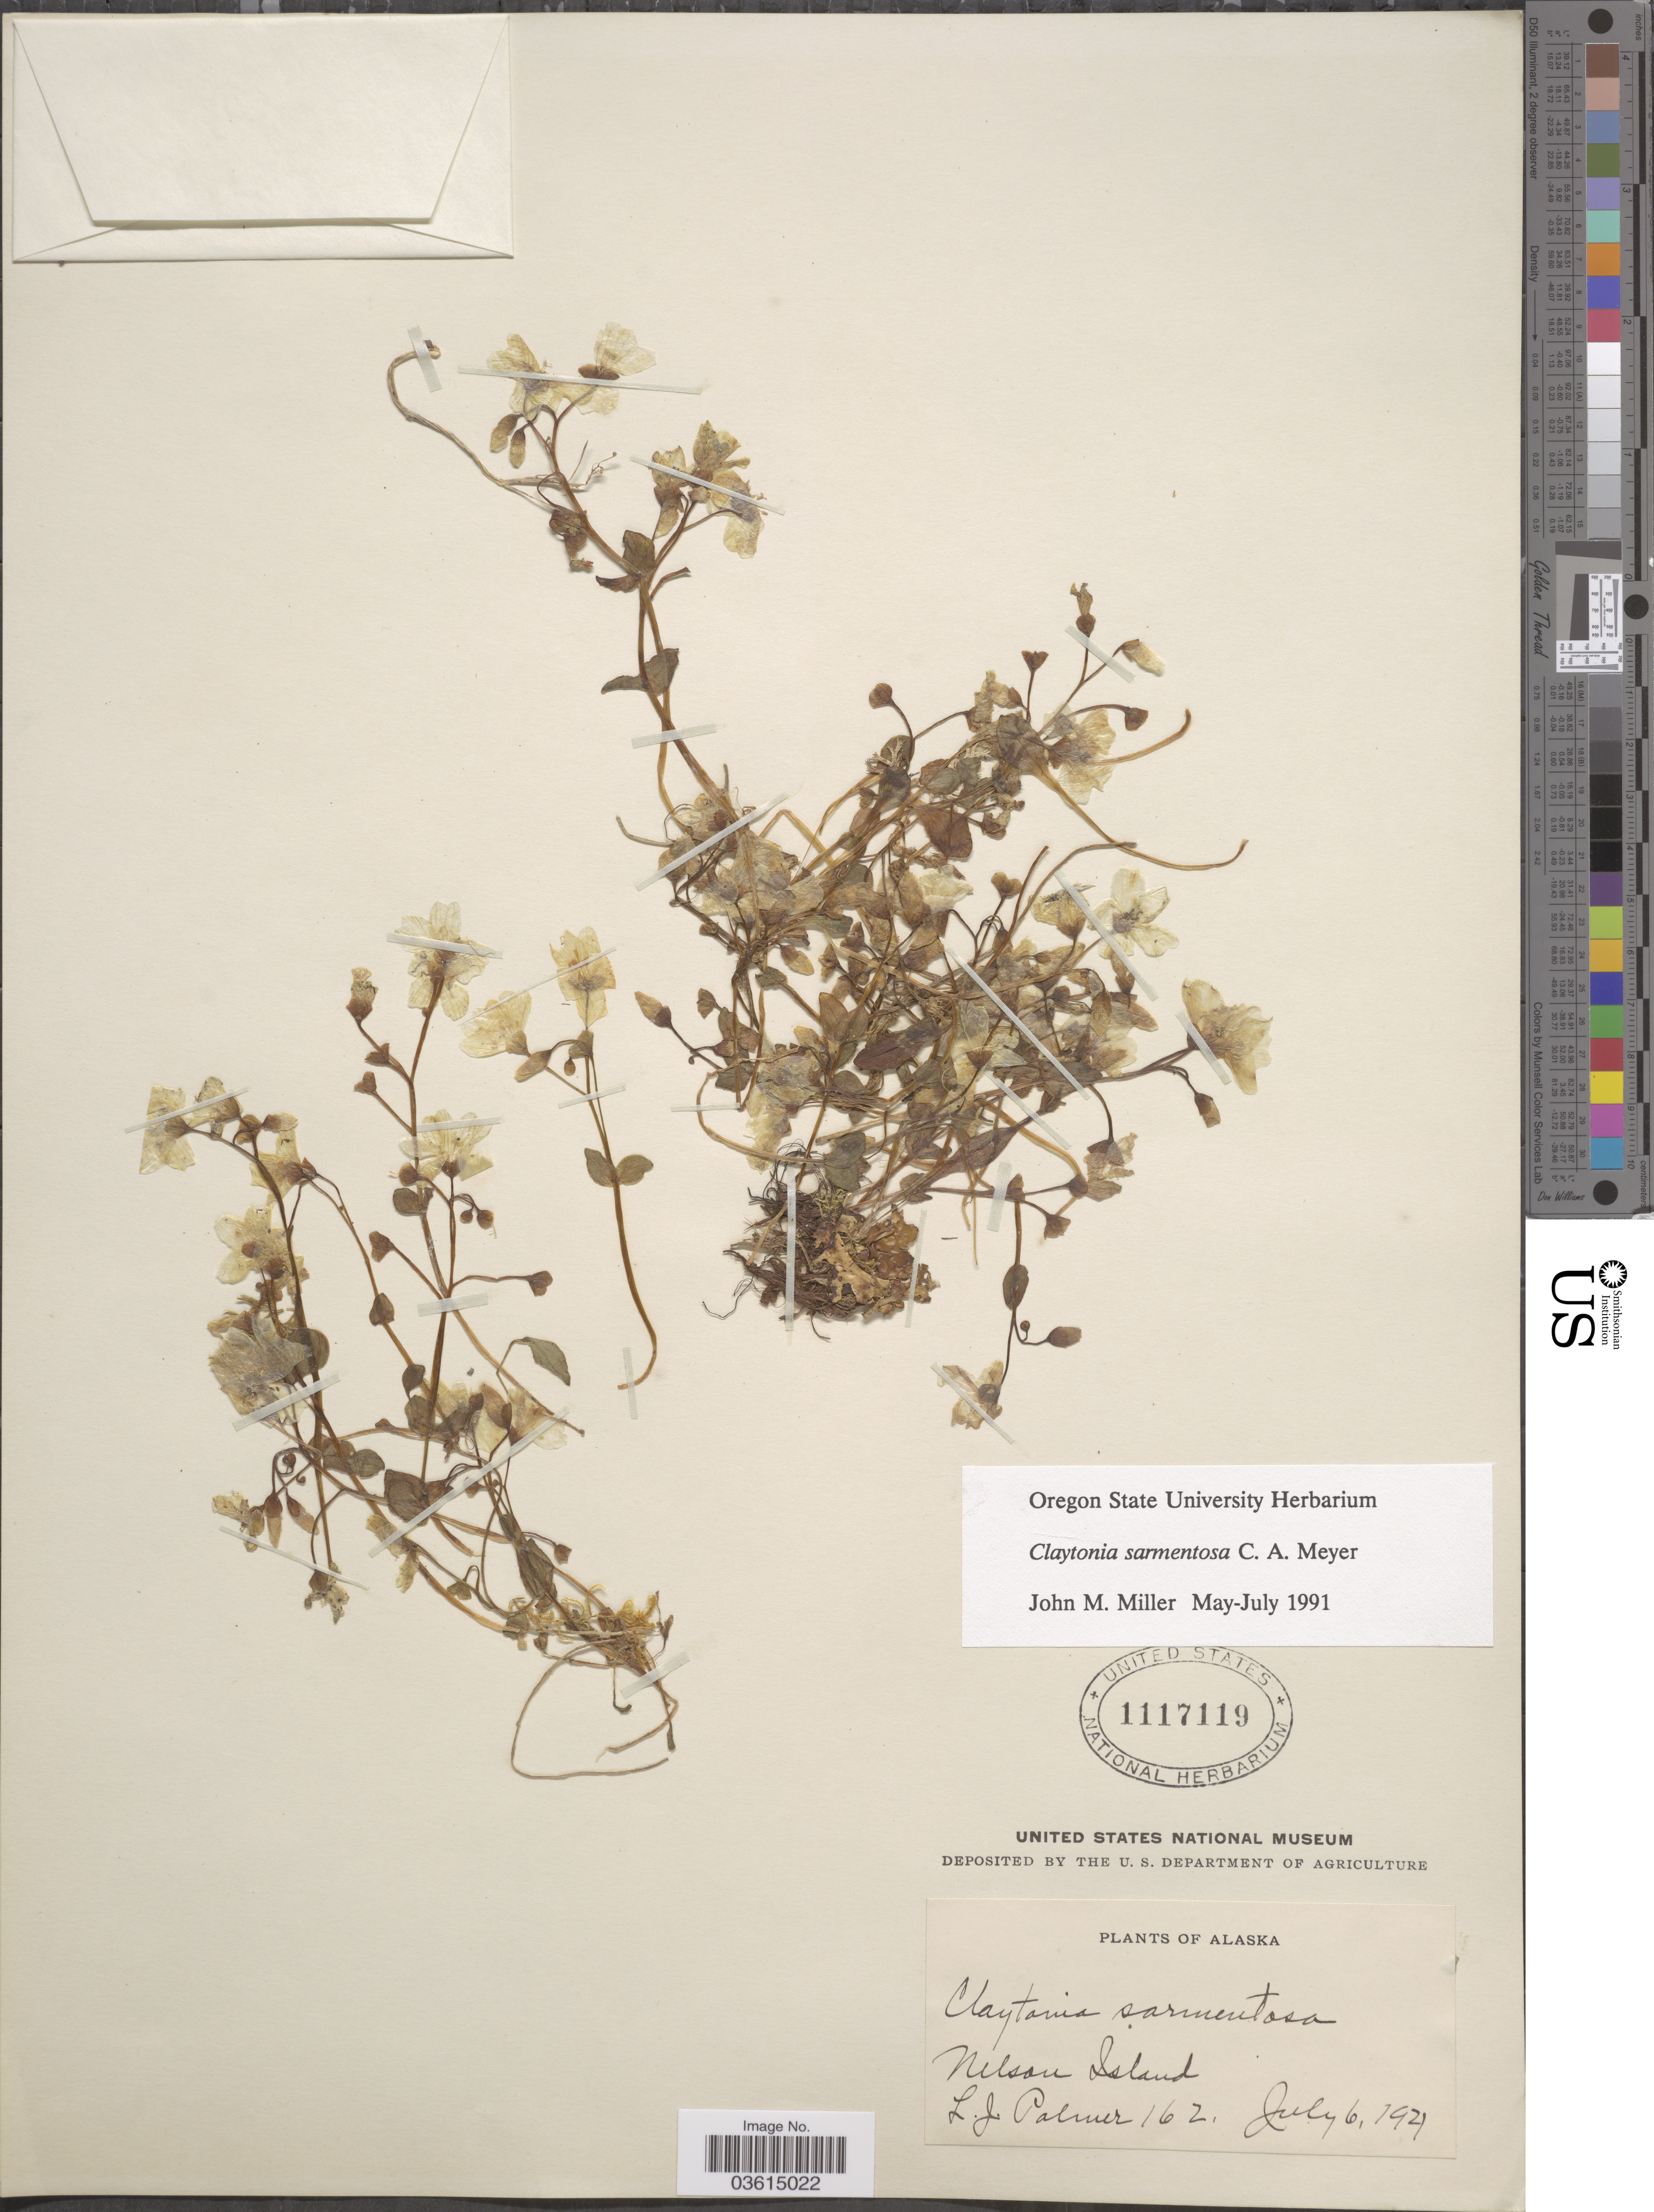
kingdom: Plantae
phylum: Tracheophyta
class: Magnoliopsida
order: Caryophyllales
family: Montiaceae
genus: Claytonia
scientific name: Claytonia sarmentosa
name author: C.A. Mey.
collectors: L. J. Palmer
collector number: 162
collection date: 1921-07-06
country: United States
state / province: Alaska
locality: Nelson Island.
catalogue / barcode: US 1117119